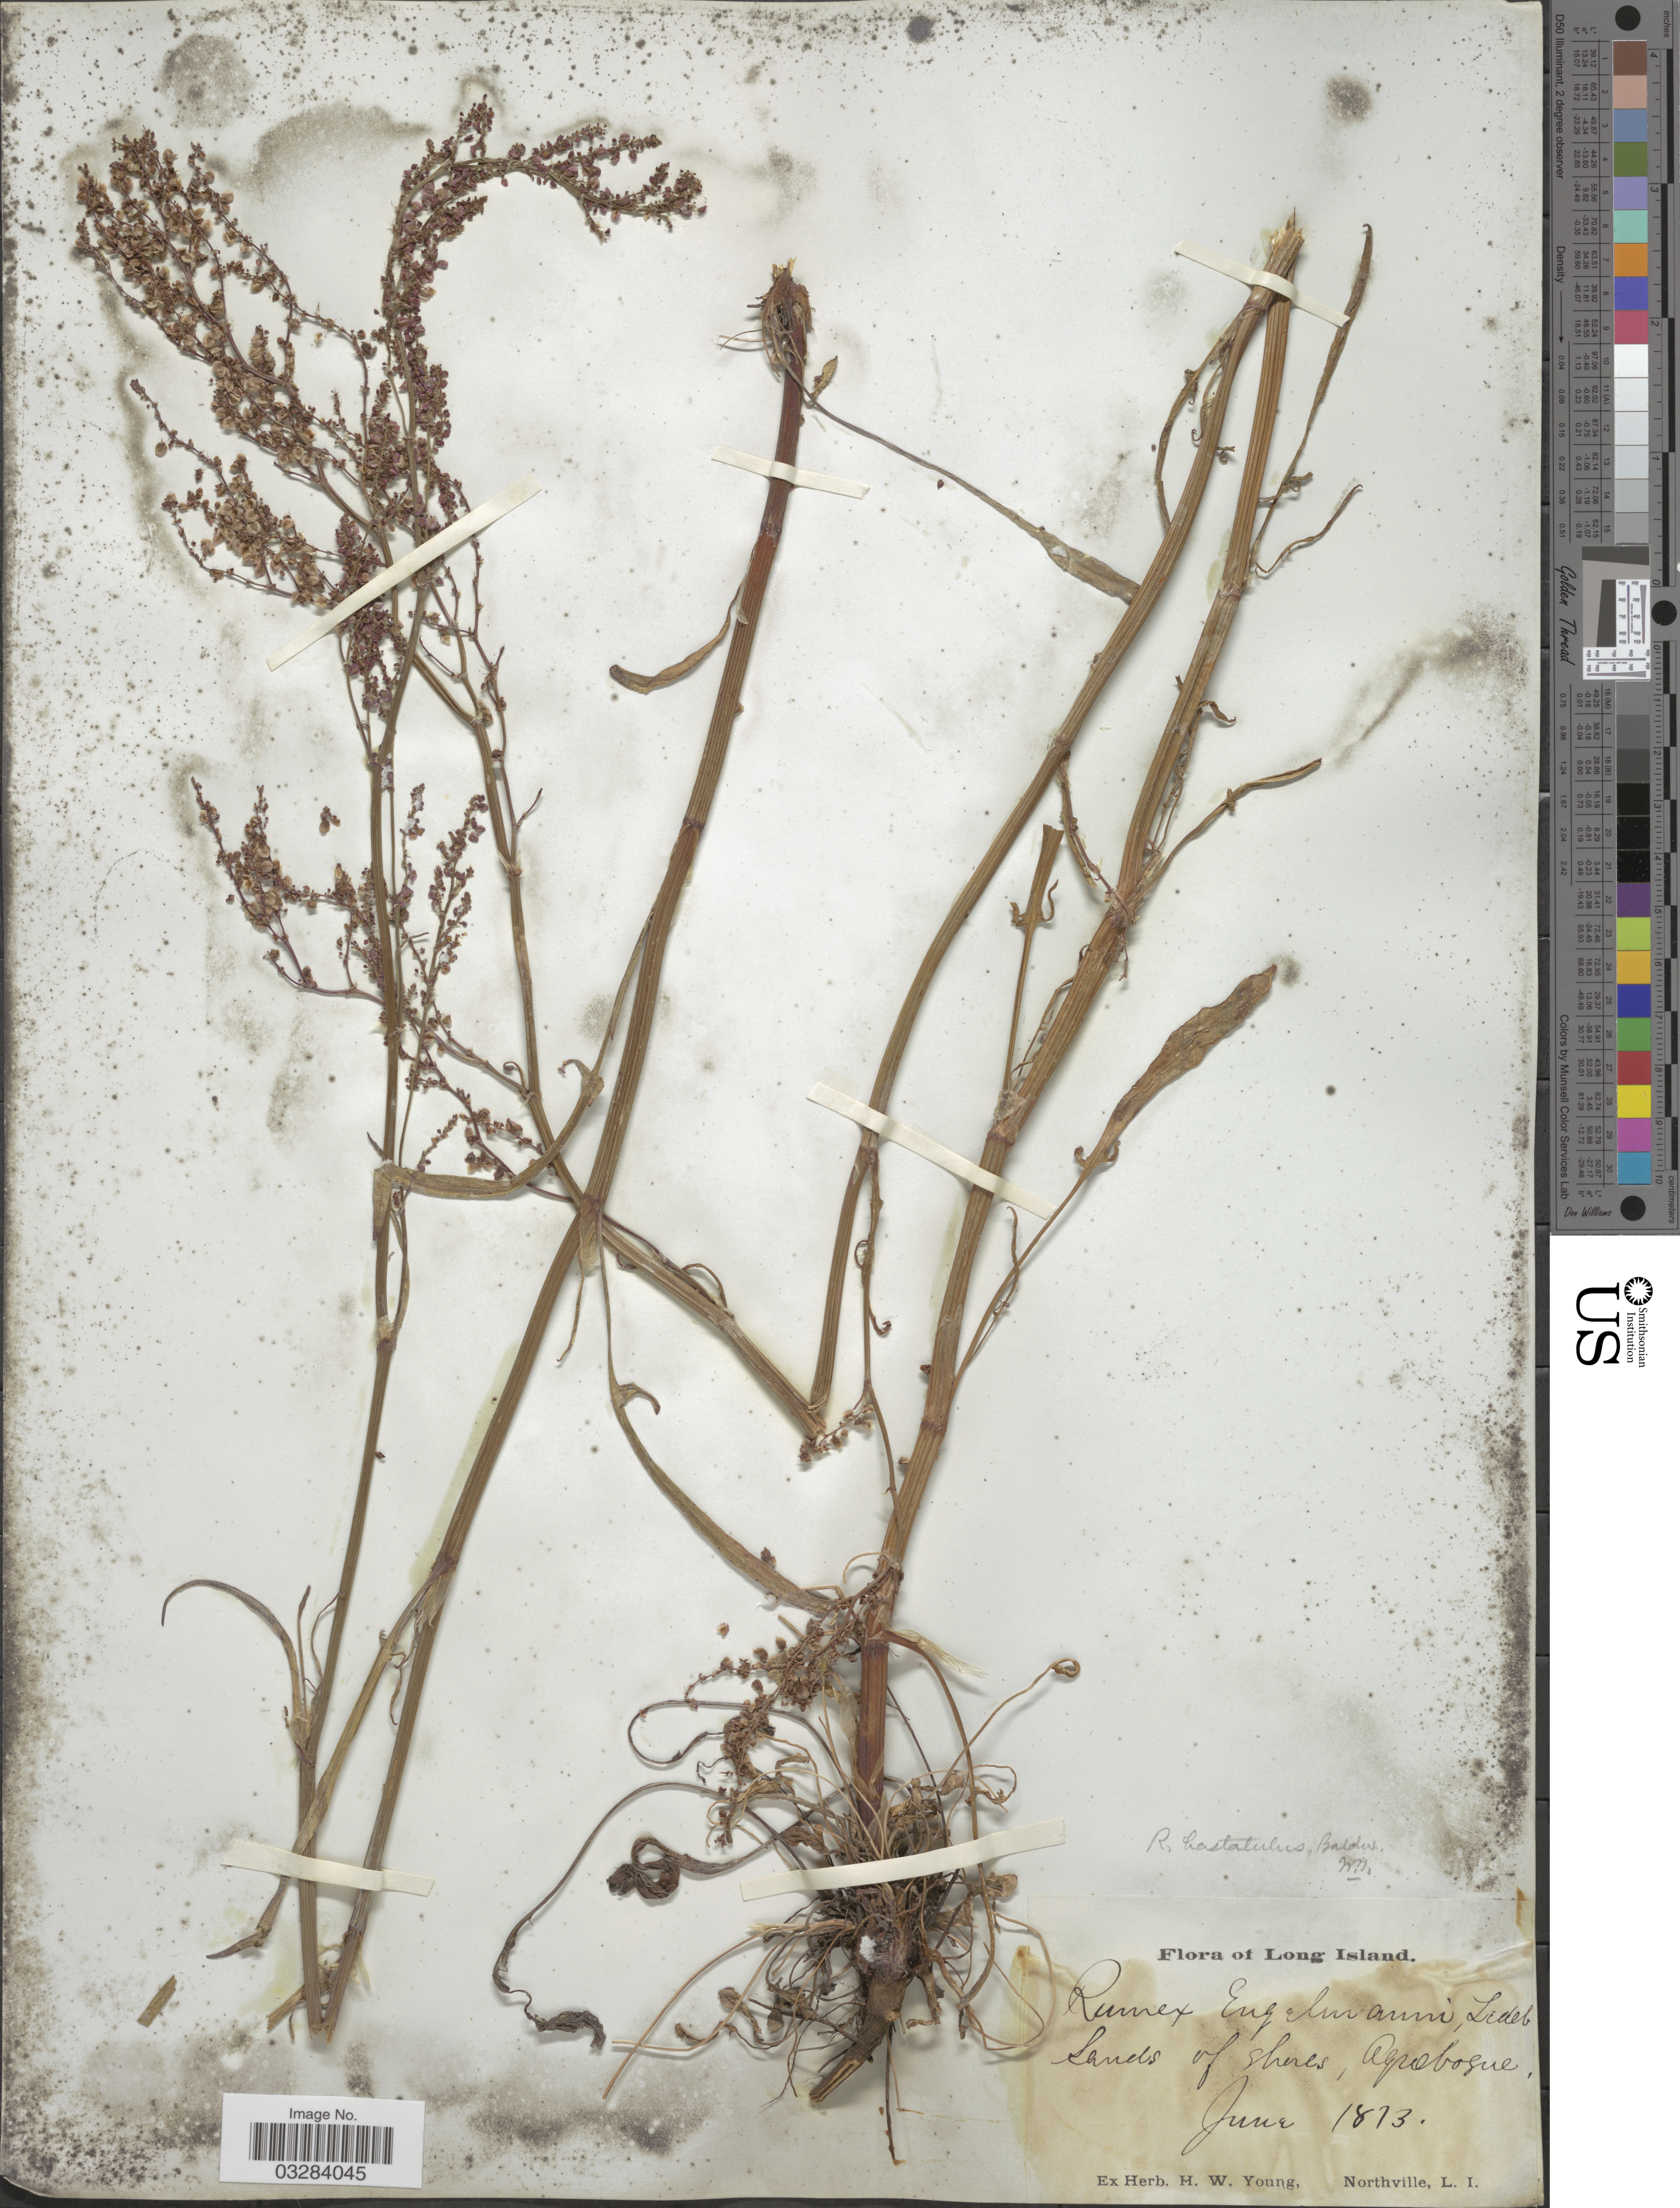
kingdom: Plantae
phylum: Tracheophyta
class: Magnoliopsida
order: Caryophyllales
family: Polygonaceae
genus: Rumex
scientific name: Rumex hastatulus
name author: Baldwin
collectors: ex herb. H.W. Young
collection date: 1873-06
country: United States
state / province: New York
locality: Long Island. Aquebogue.